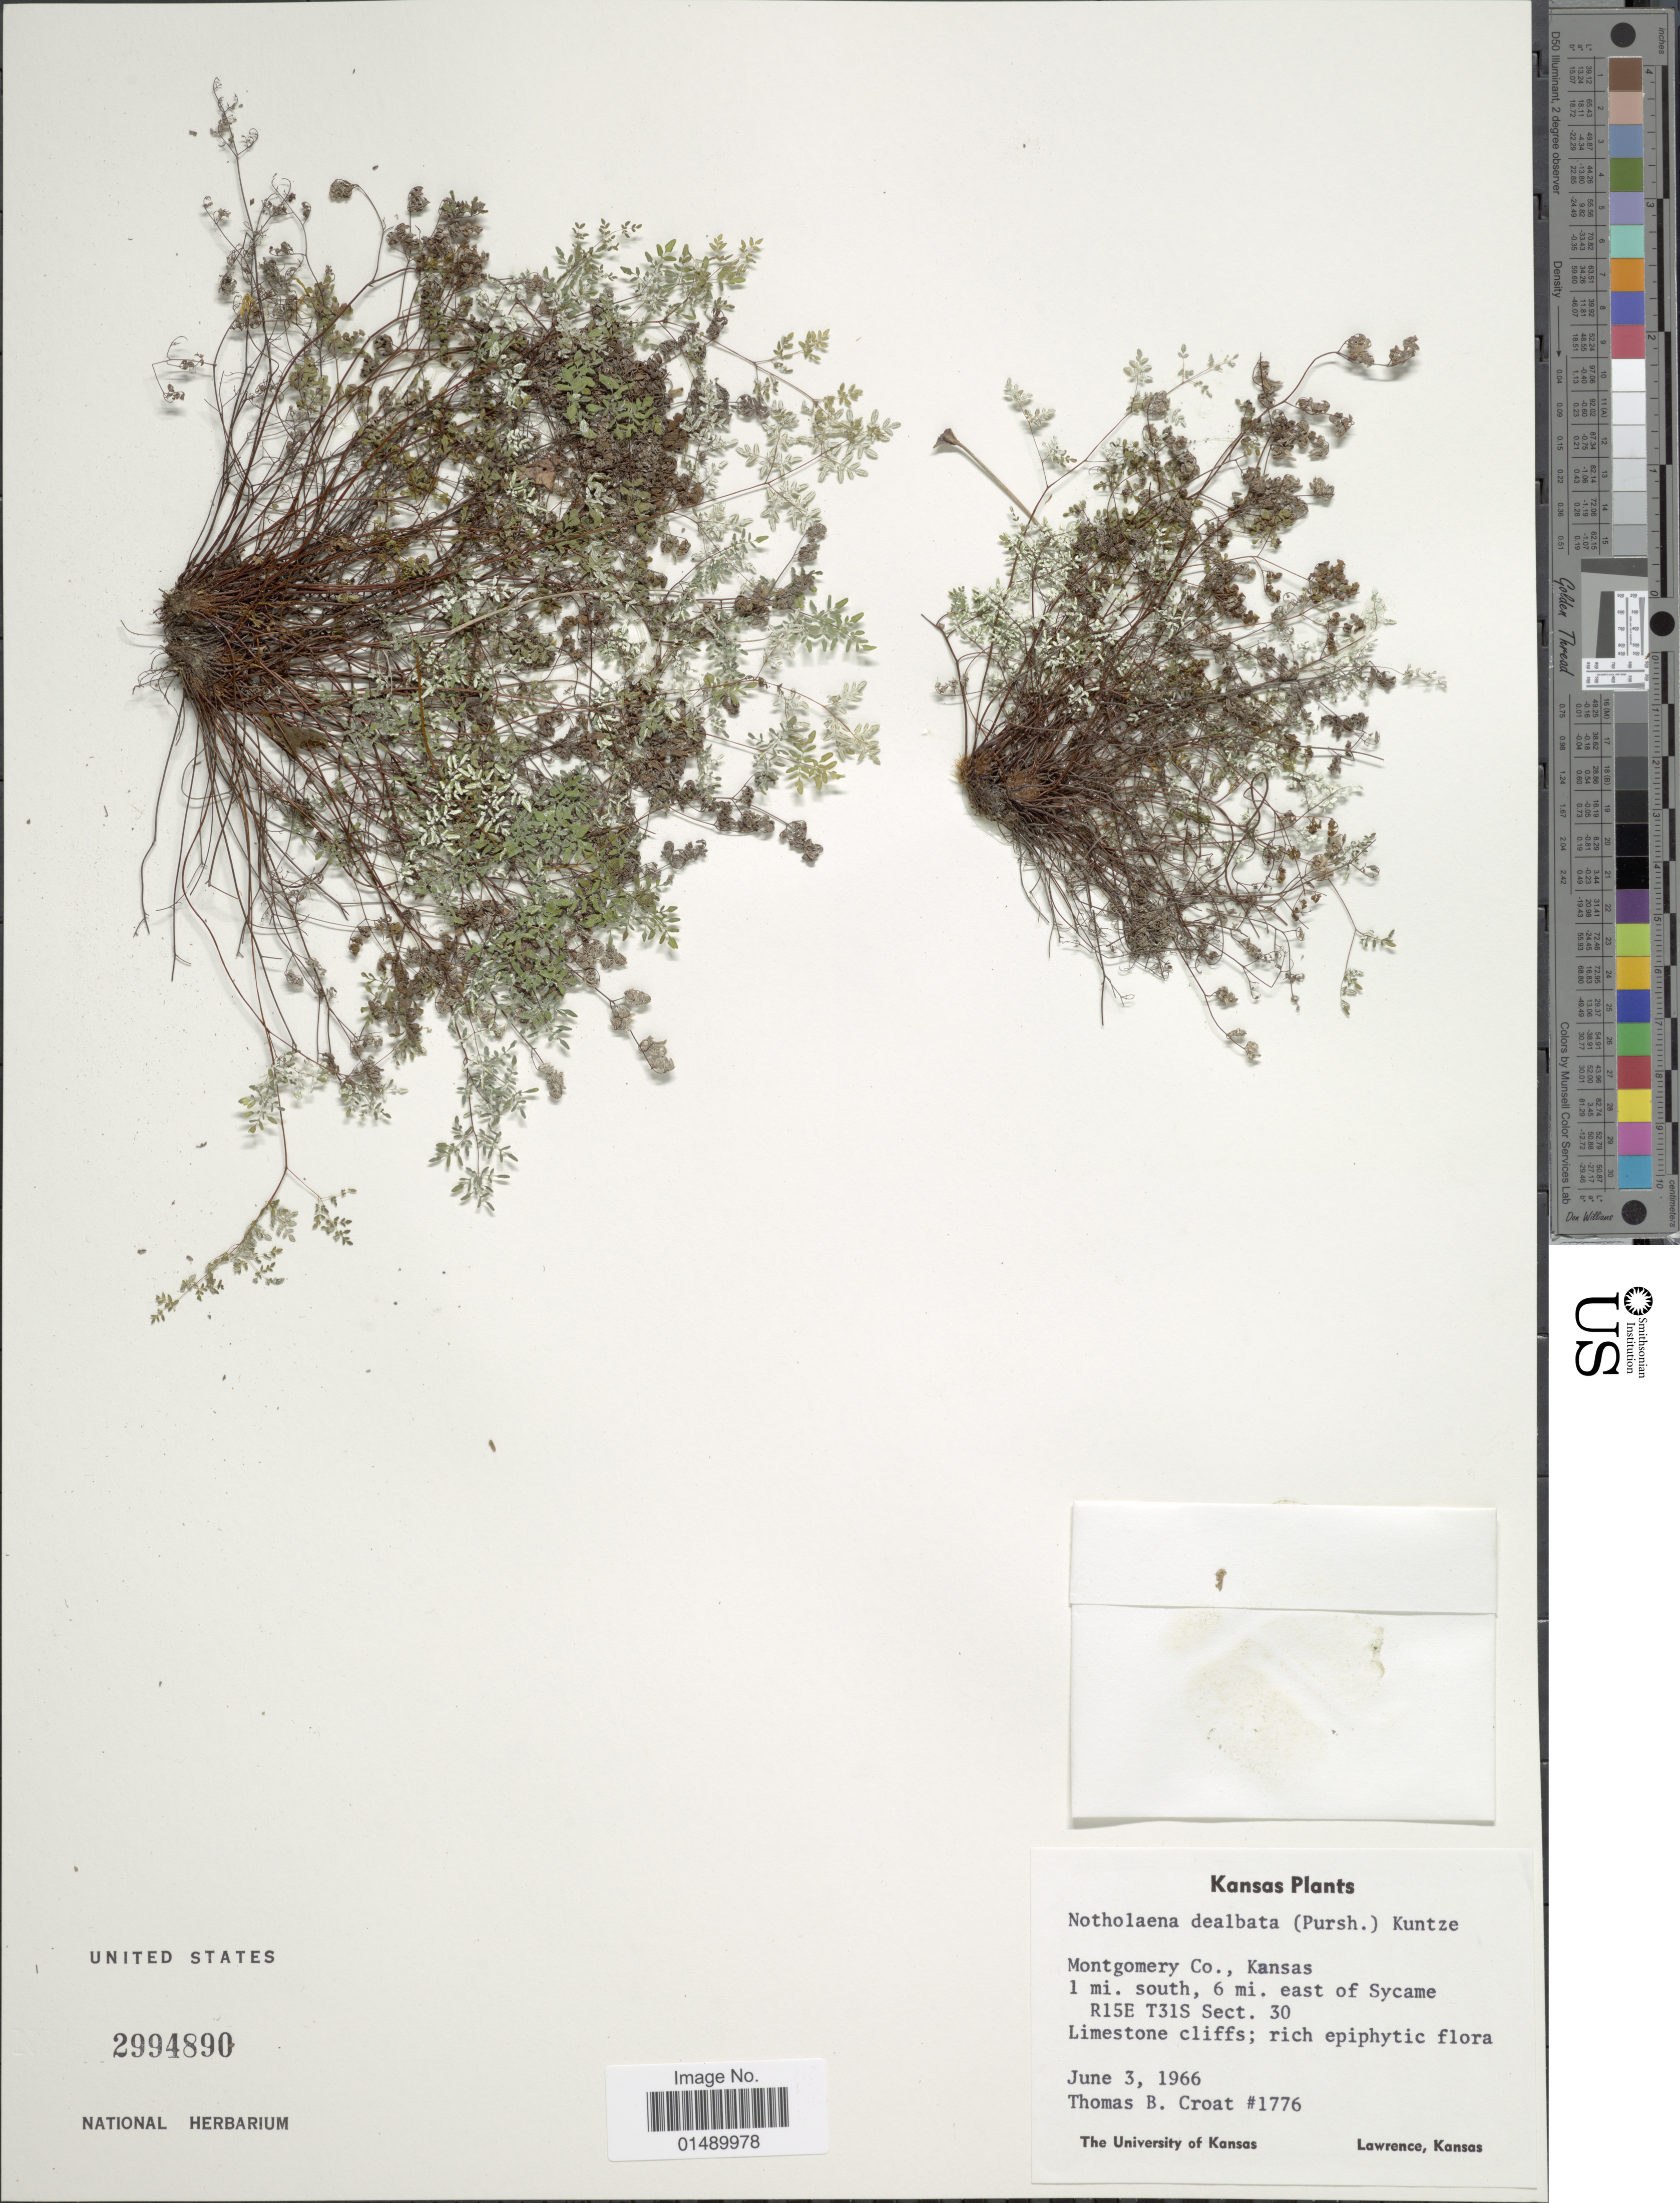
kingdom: Plantae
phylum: Tracheophyta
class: Polypodiopsida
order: Polypodiales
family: Pteridaceae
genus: Argyrochosma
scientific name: Argyrochosma dealbata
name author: (Pursh) Windham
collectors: T. B. Croat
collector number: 1776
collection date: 1966-06-03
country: United States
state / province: Kansas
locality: Kansas, Montgomery Co., 1 mi. south, 6 mi. east of Sycame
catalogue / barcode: US 2994890